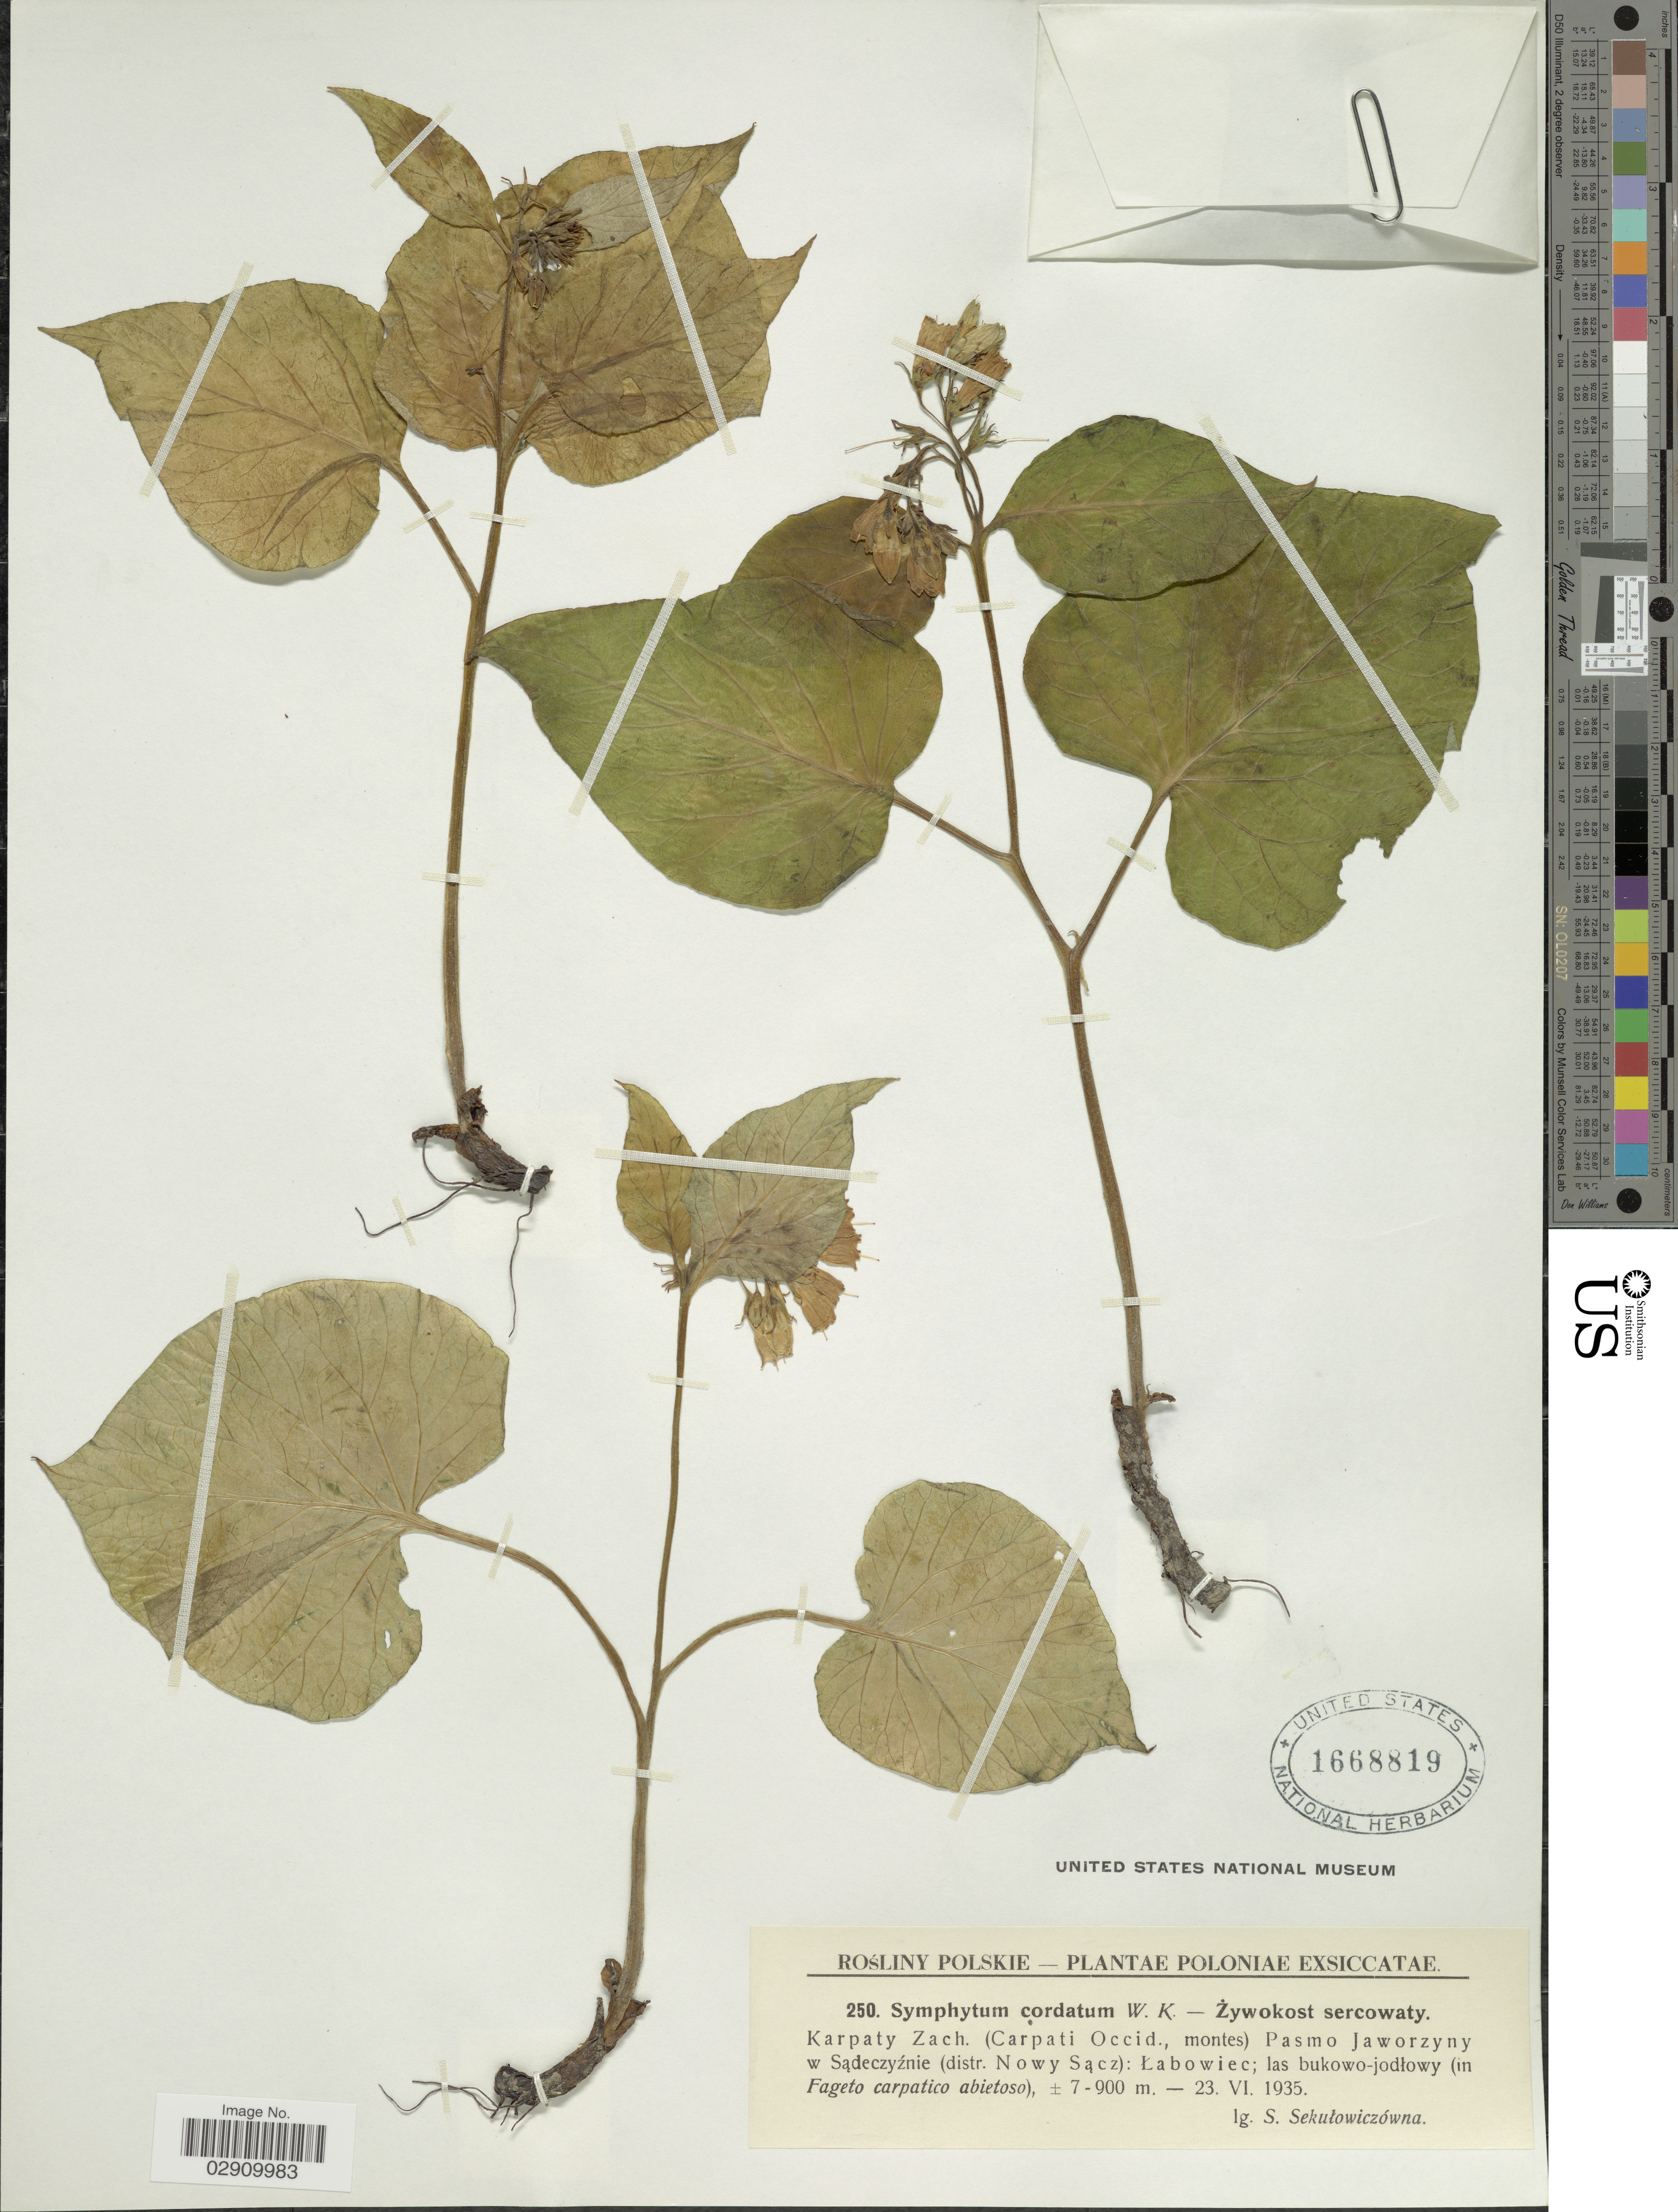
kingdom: Plantae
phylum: Tracheophyta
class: Magnoliopsida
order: Boraginales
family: Boraginaceae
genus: Symphytum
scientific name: Symphytum cordatum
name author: Waldst. & Kit.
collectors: S. Sekutowiczówna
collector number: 250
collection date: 1935-06-23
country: Poland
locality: Karpaty Zach. (Carpati Occid. montes) Pasmo Jaworzyny w Sadeczyznie (distr. Nowy Sacz), Labowiec.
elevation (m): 700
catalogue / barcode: US 1668819